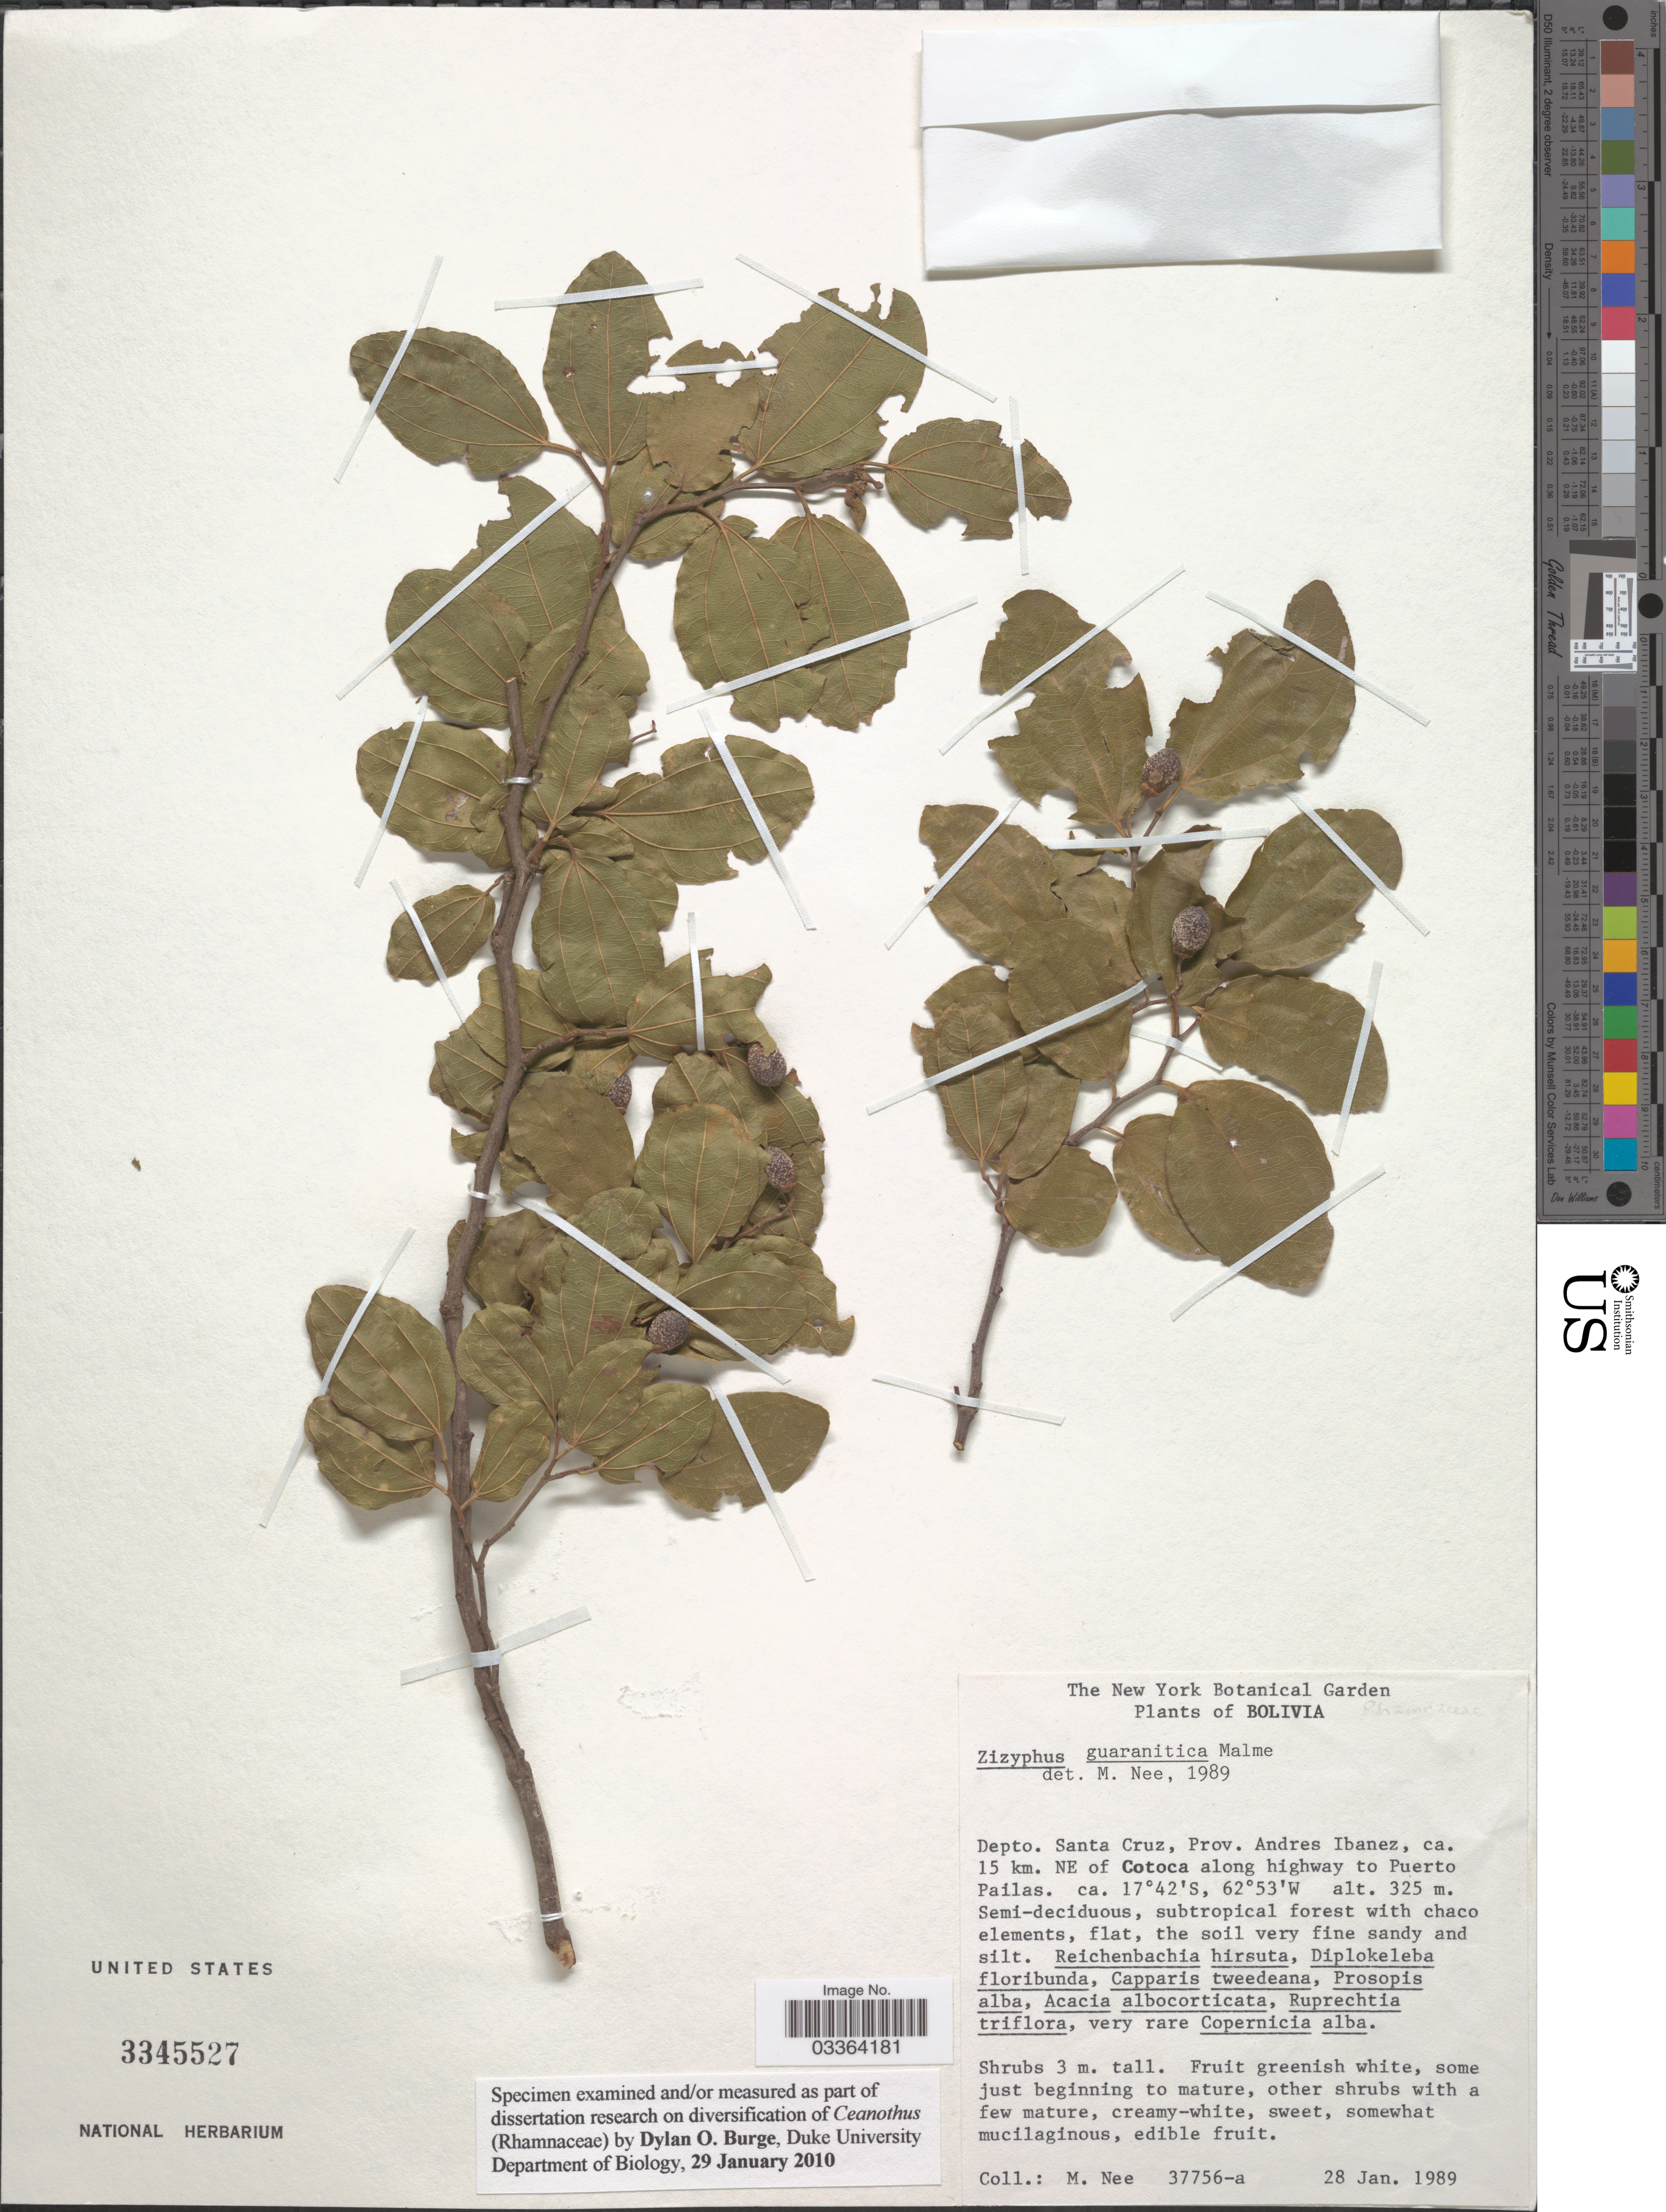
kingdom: Plantae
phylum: Tracheophyta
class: Magnoliopsida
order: Rosales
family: Rhamnaceae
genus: Ziziphus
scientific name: Ziziphus guaranitica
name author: Malme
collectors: M. Nee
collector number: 37756-a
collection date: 1989-01-28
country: Bolivia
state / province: Santa Cruz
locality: Depto. Santa Cruz, Prov. Andres Ibanez, ca. 15 km. NE of Cotoca along highway to Puerto Pailas.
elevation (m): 325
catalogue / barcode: US 3345527